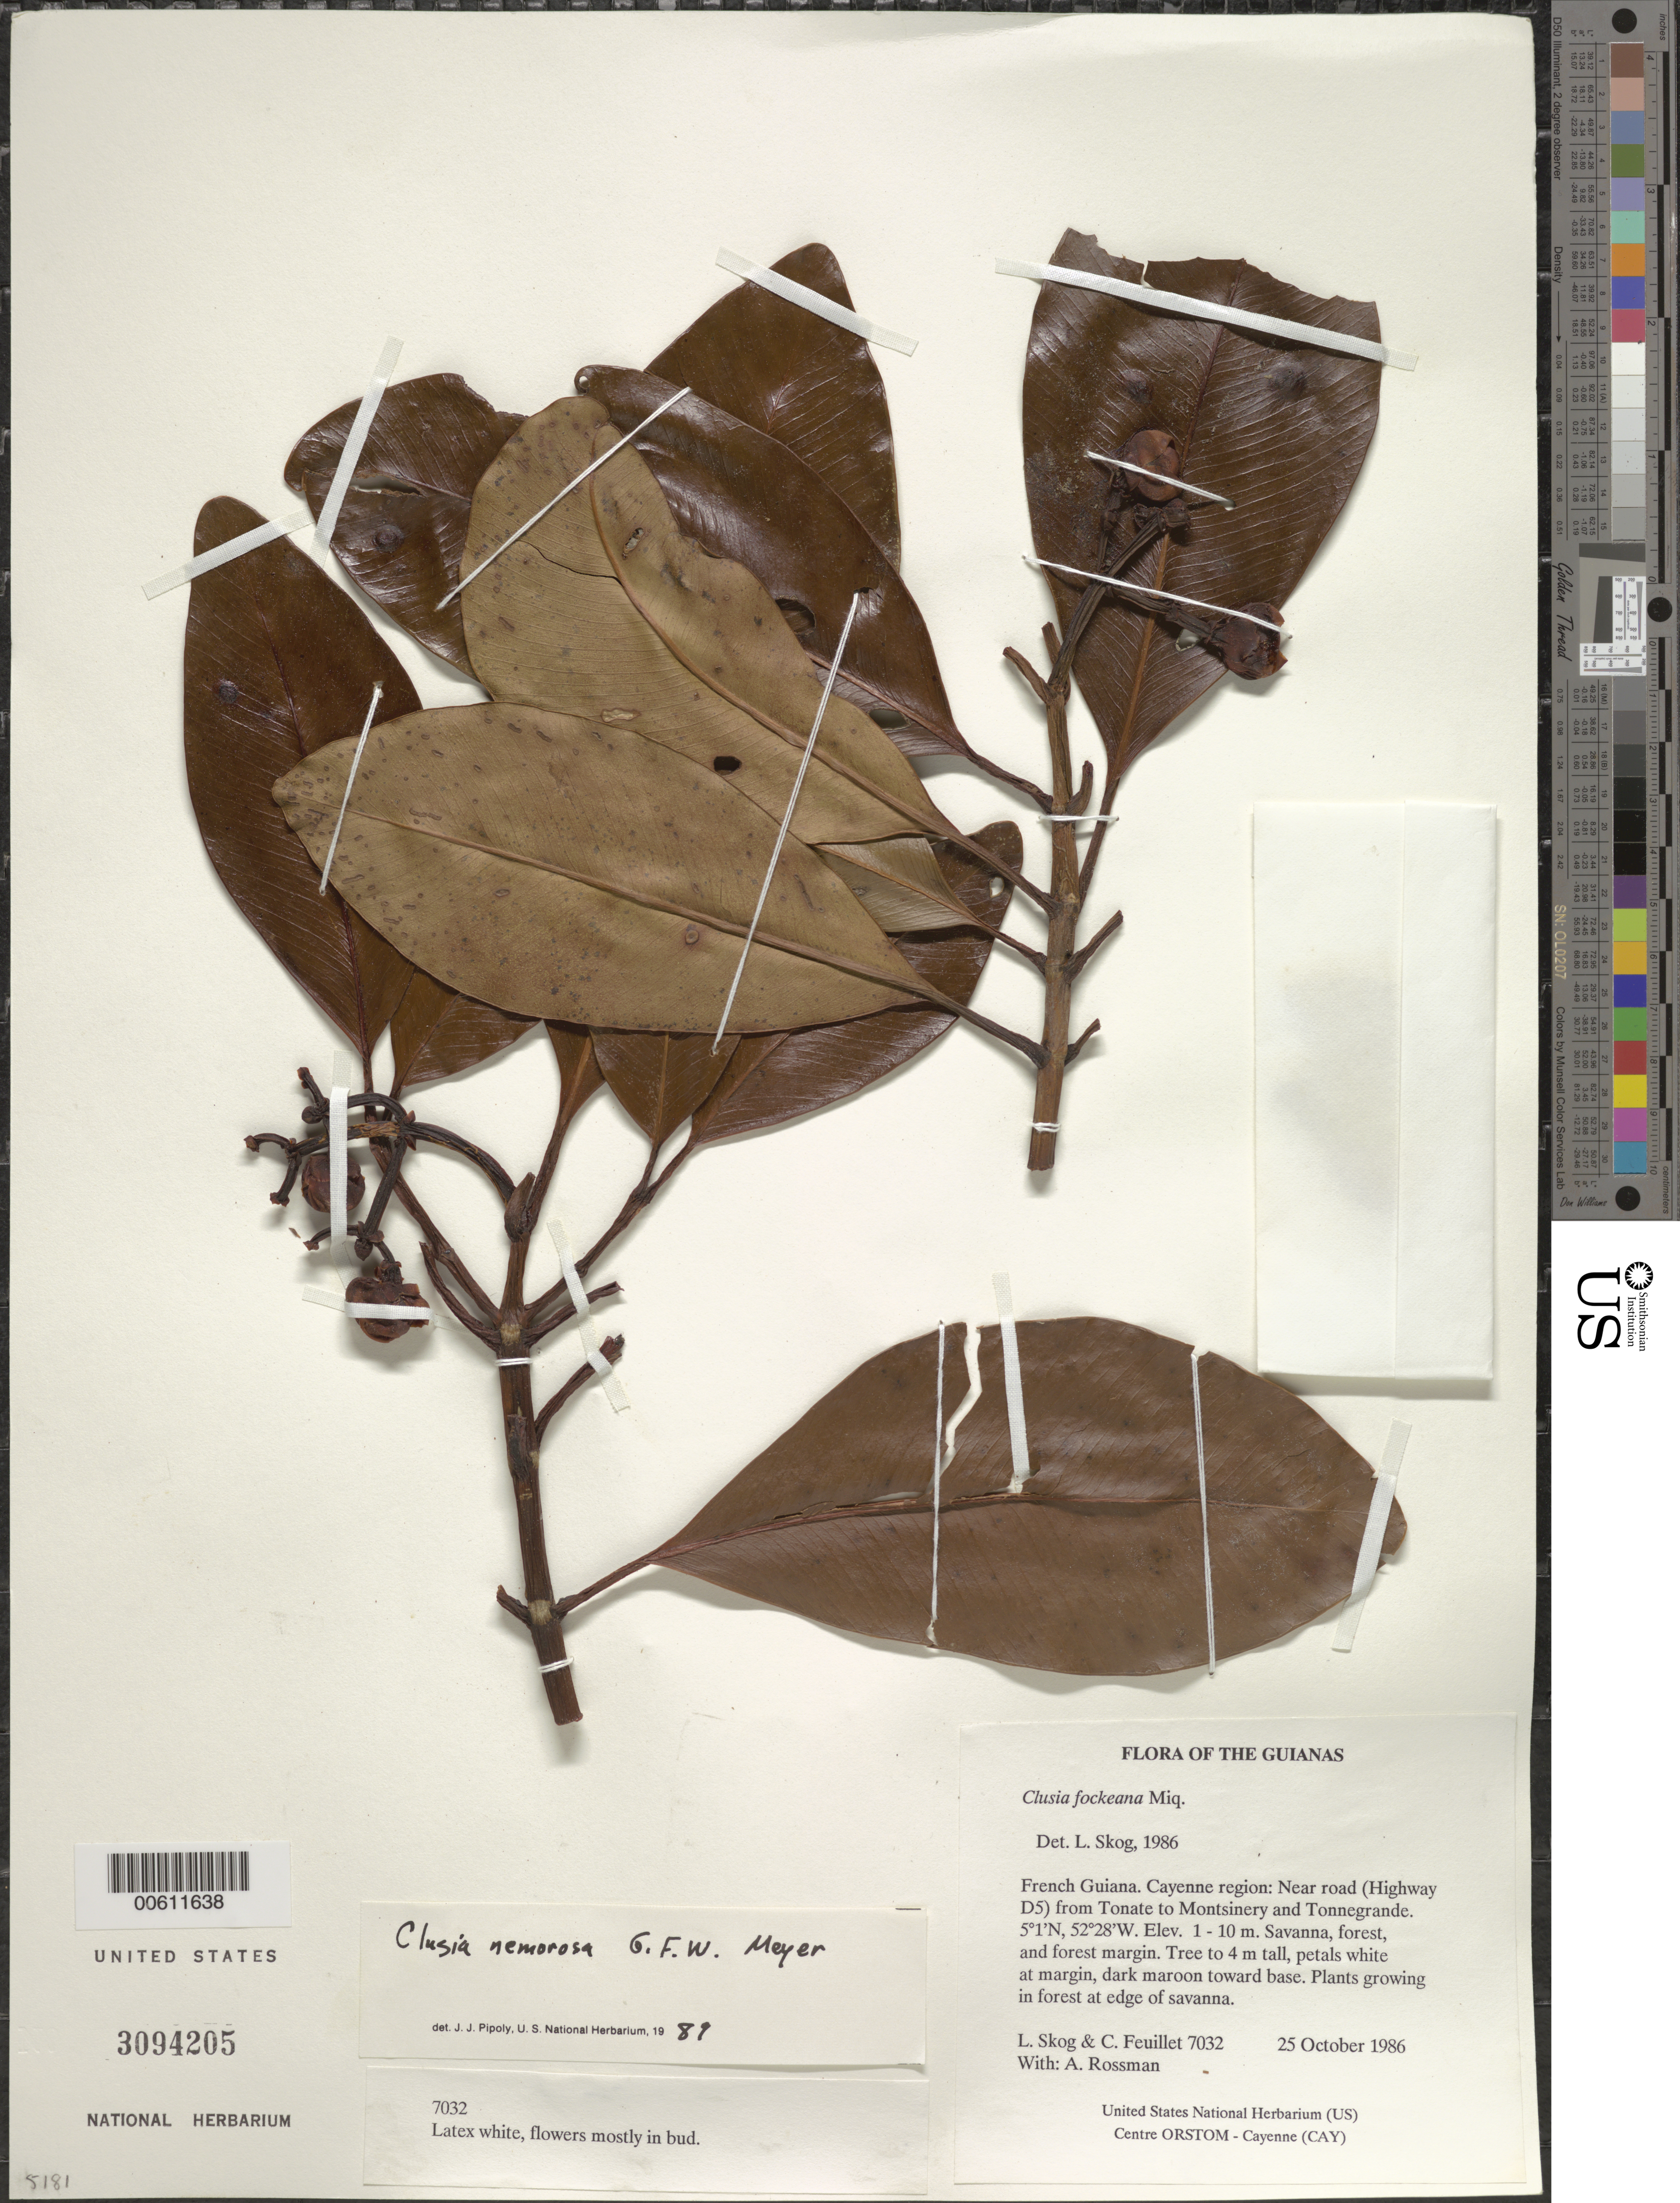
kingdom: Plantae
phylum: Tracheophyta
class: Magnoliopsida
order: Malpighiales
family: Clusiaceae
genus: Clusia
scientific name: Clusia nemorosa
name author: G. Mey.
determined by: Pipoly, J. J., III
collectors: L. E. Skog, C. Feuillet & A. Rossman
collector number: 7032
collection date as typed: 25 October 1986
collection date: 1986-10-25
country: French Guiana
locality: Cayenne. Near road (Highway D5) from Tonate to Montsinery and Tonnegrande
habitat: Savanna, forest, and forest margin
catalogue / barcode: US 3094205